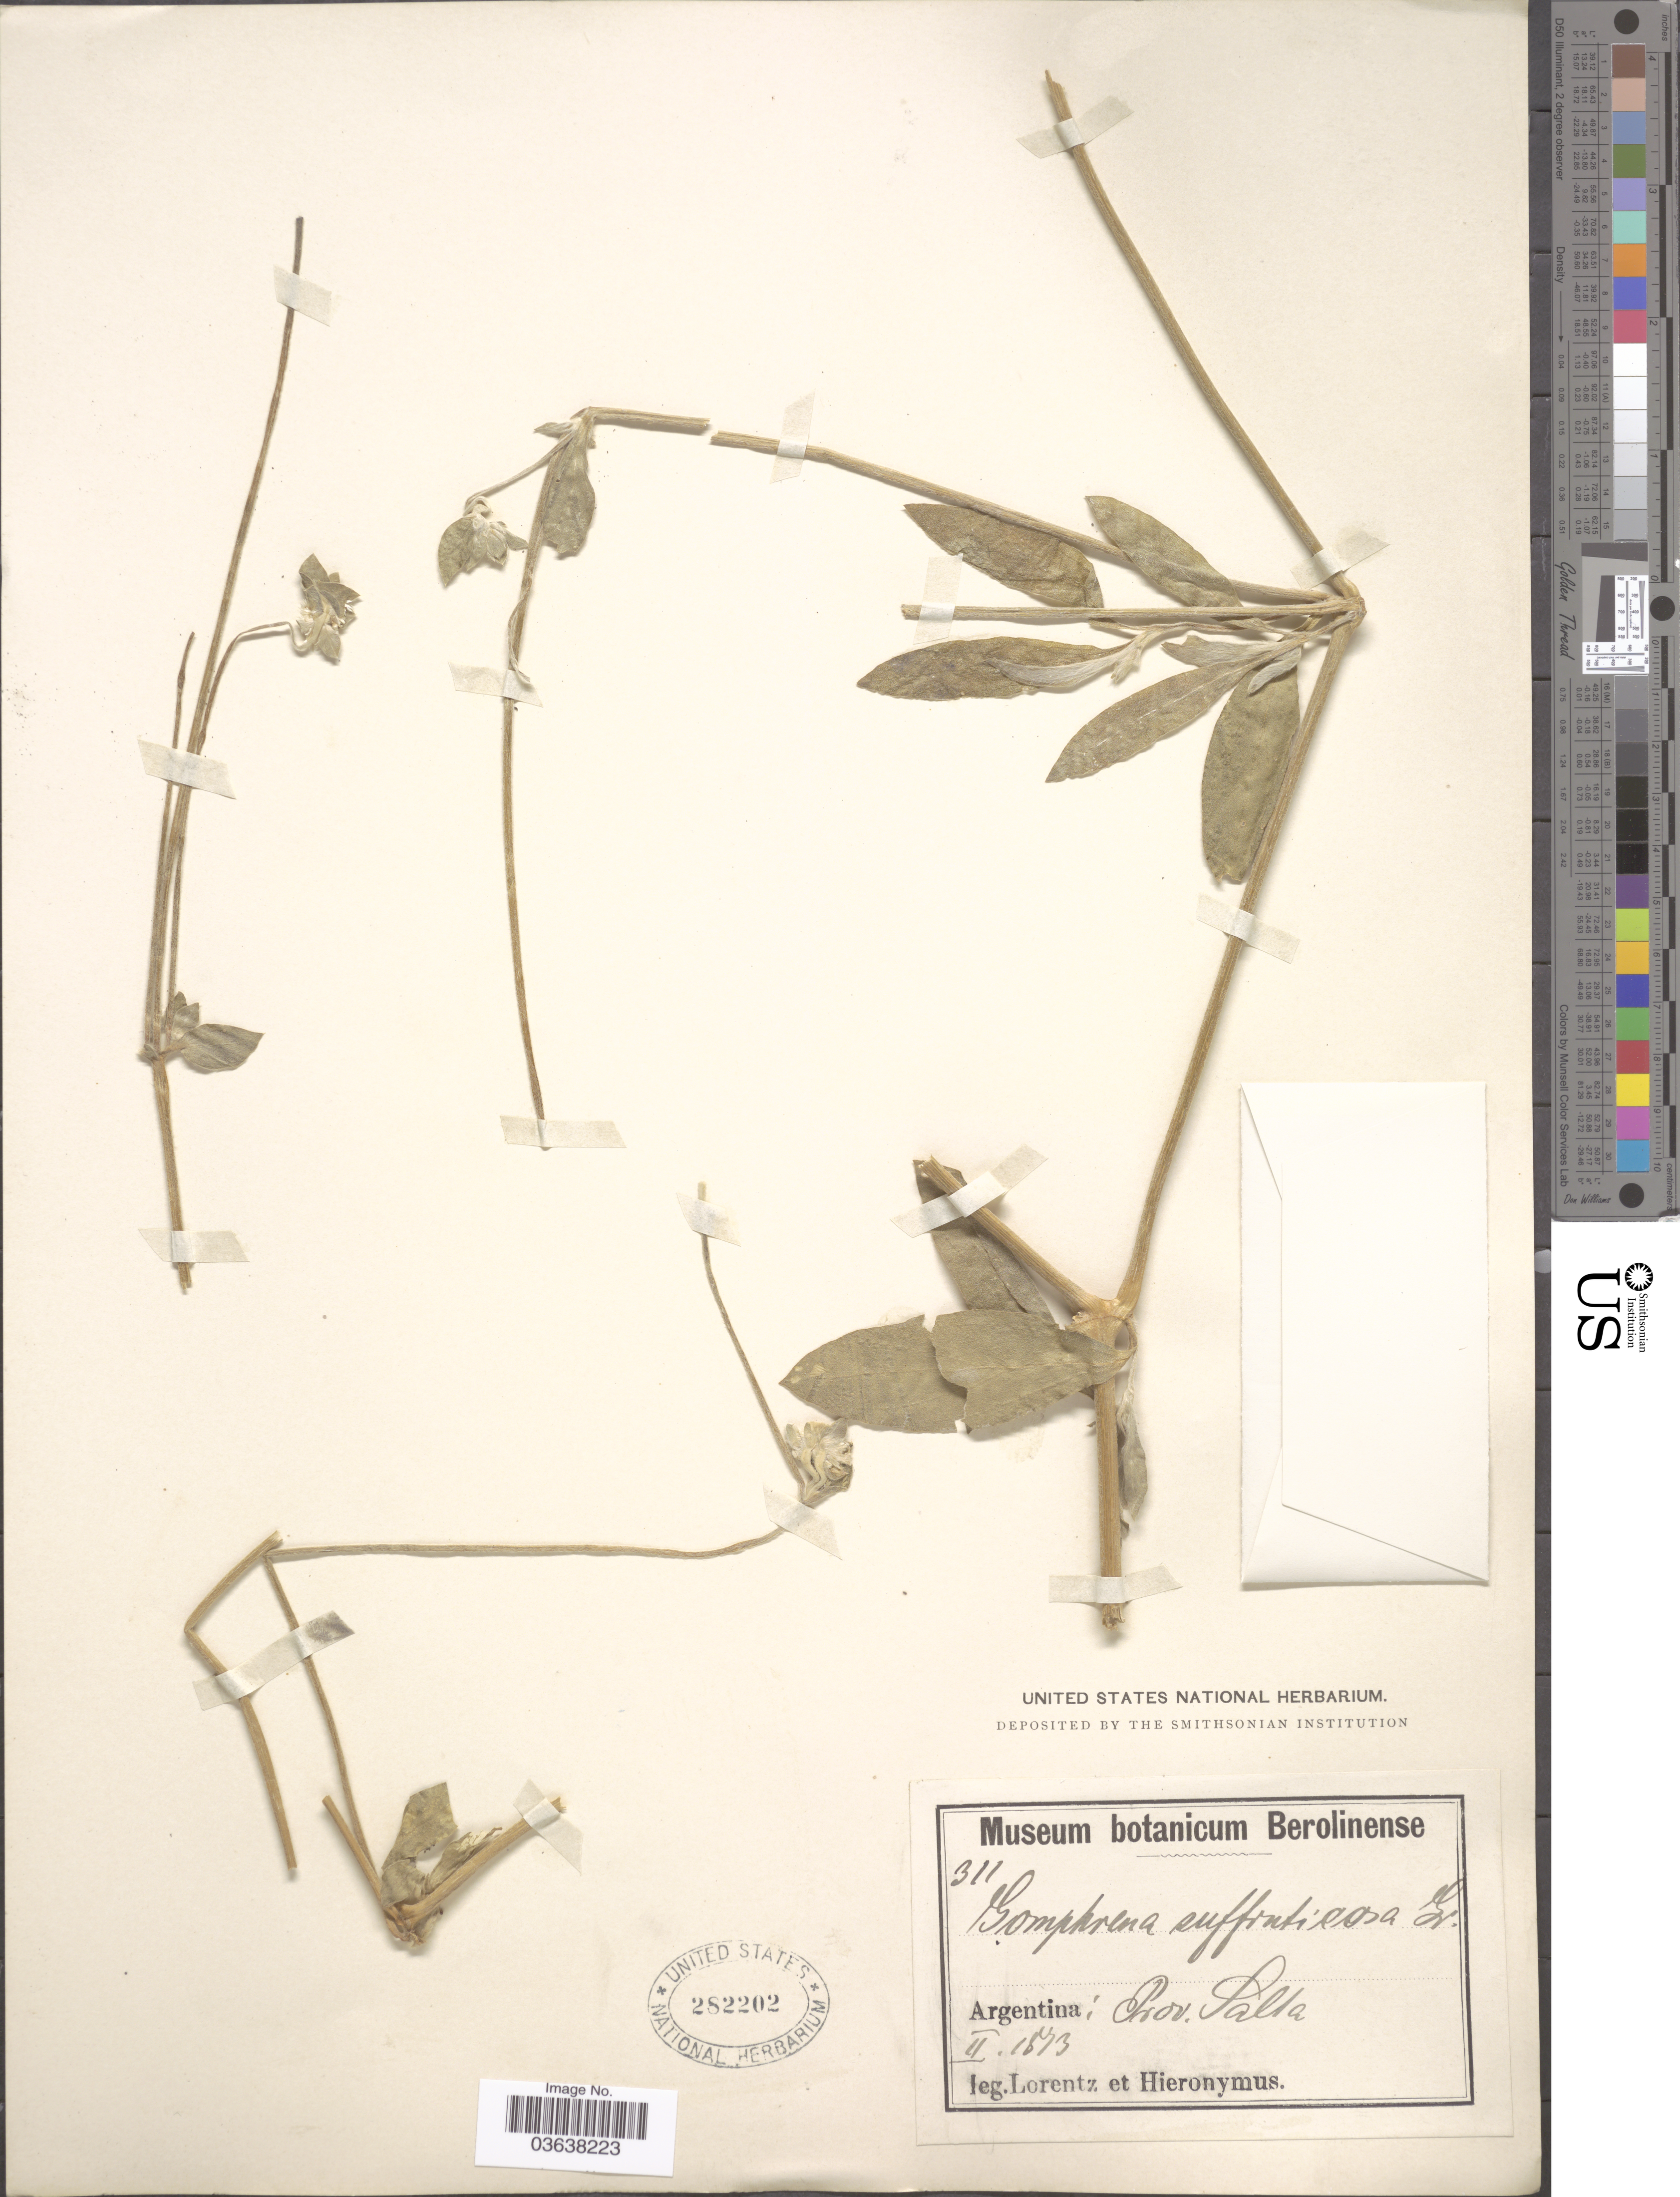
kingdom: Plantae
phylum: Tracheophyta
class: Magnoliopsida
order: Caryophyllales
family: Amaranthaceae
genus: Gomphrena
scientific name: Gomphrena suffruticosa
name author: Griseb.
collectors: -. Lorentz & -. Hieronymus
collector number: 311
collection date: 1873-02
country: Argentina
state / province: Salta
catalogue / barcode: US 282202